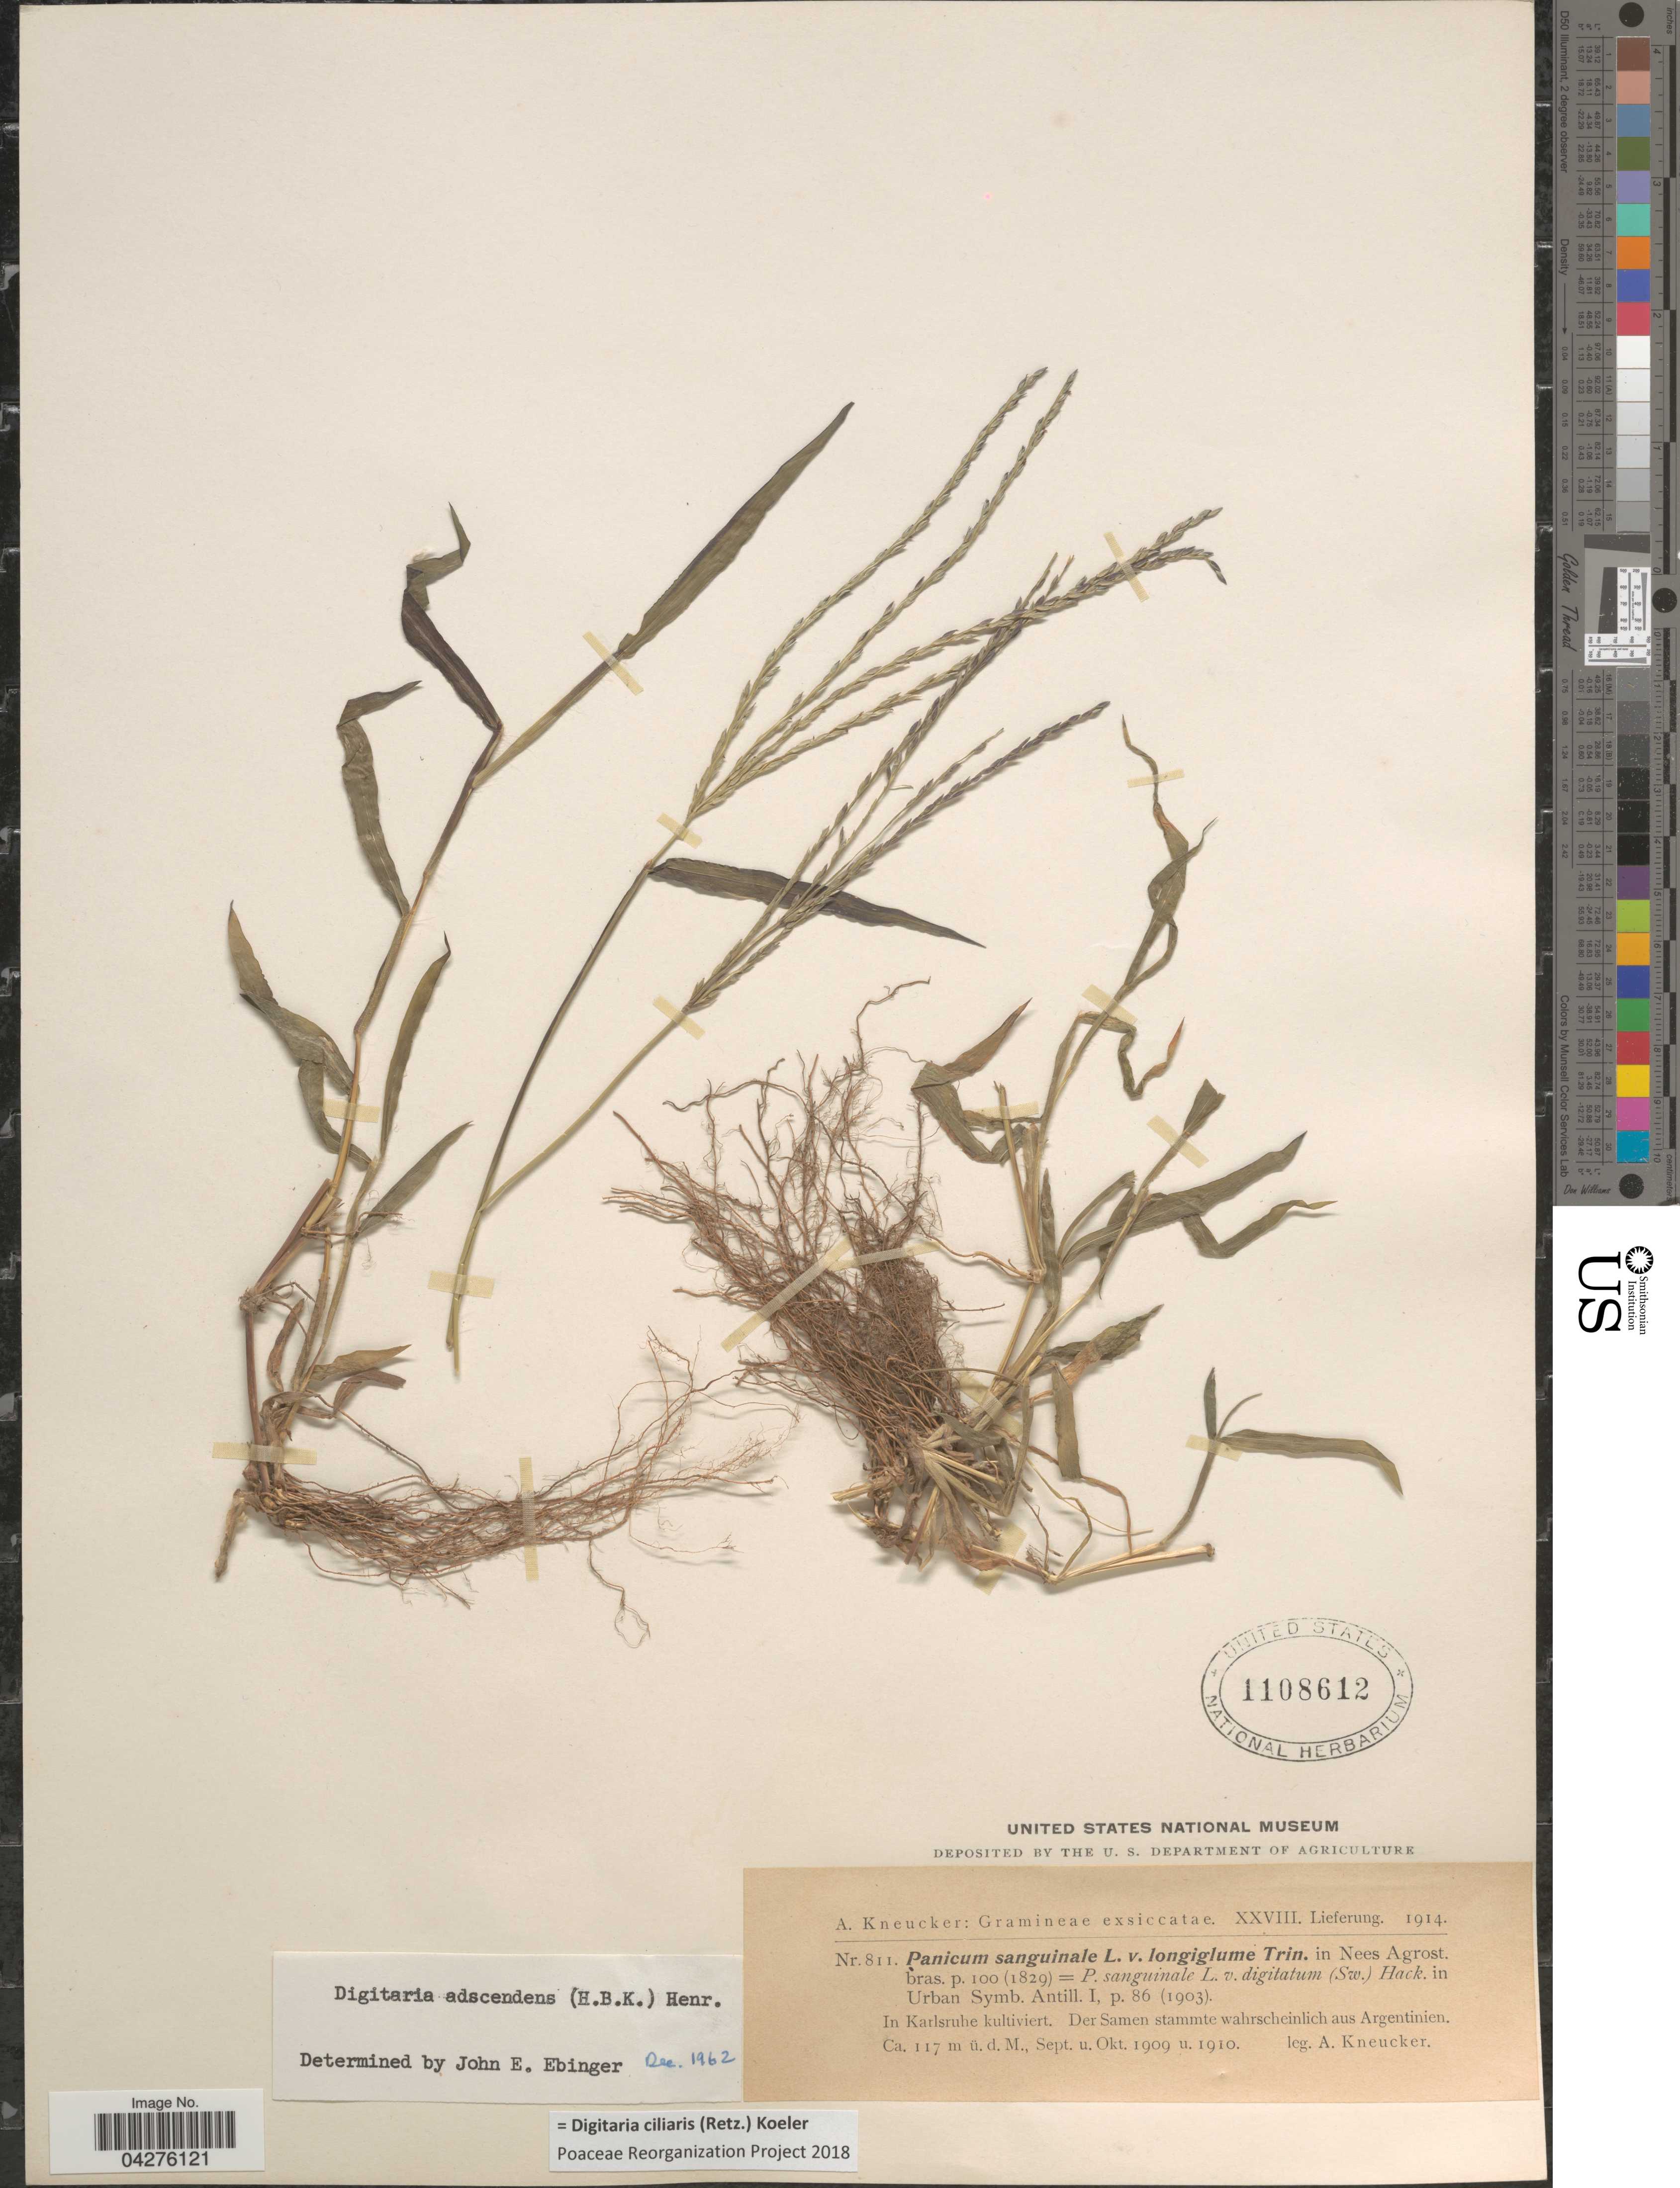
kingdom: Plantae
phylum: Tracheophyta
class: Liliopsida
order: Poales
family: Poaceae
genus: Digitaria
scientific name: Digitaria ciliaris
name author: (Retz.) Koeler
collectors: A. Kneucker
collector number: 811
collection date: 1909-09/1910-10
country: Argentina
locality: In Karlsruhe kultiviert. Der Samen stammte wahrscheinlich aus Argentinien.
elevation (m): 117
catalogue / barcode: US 1108612